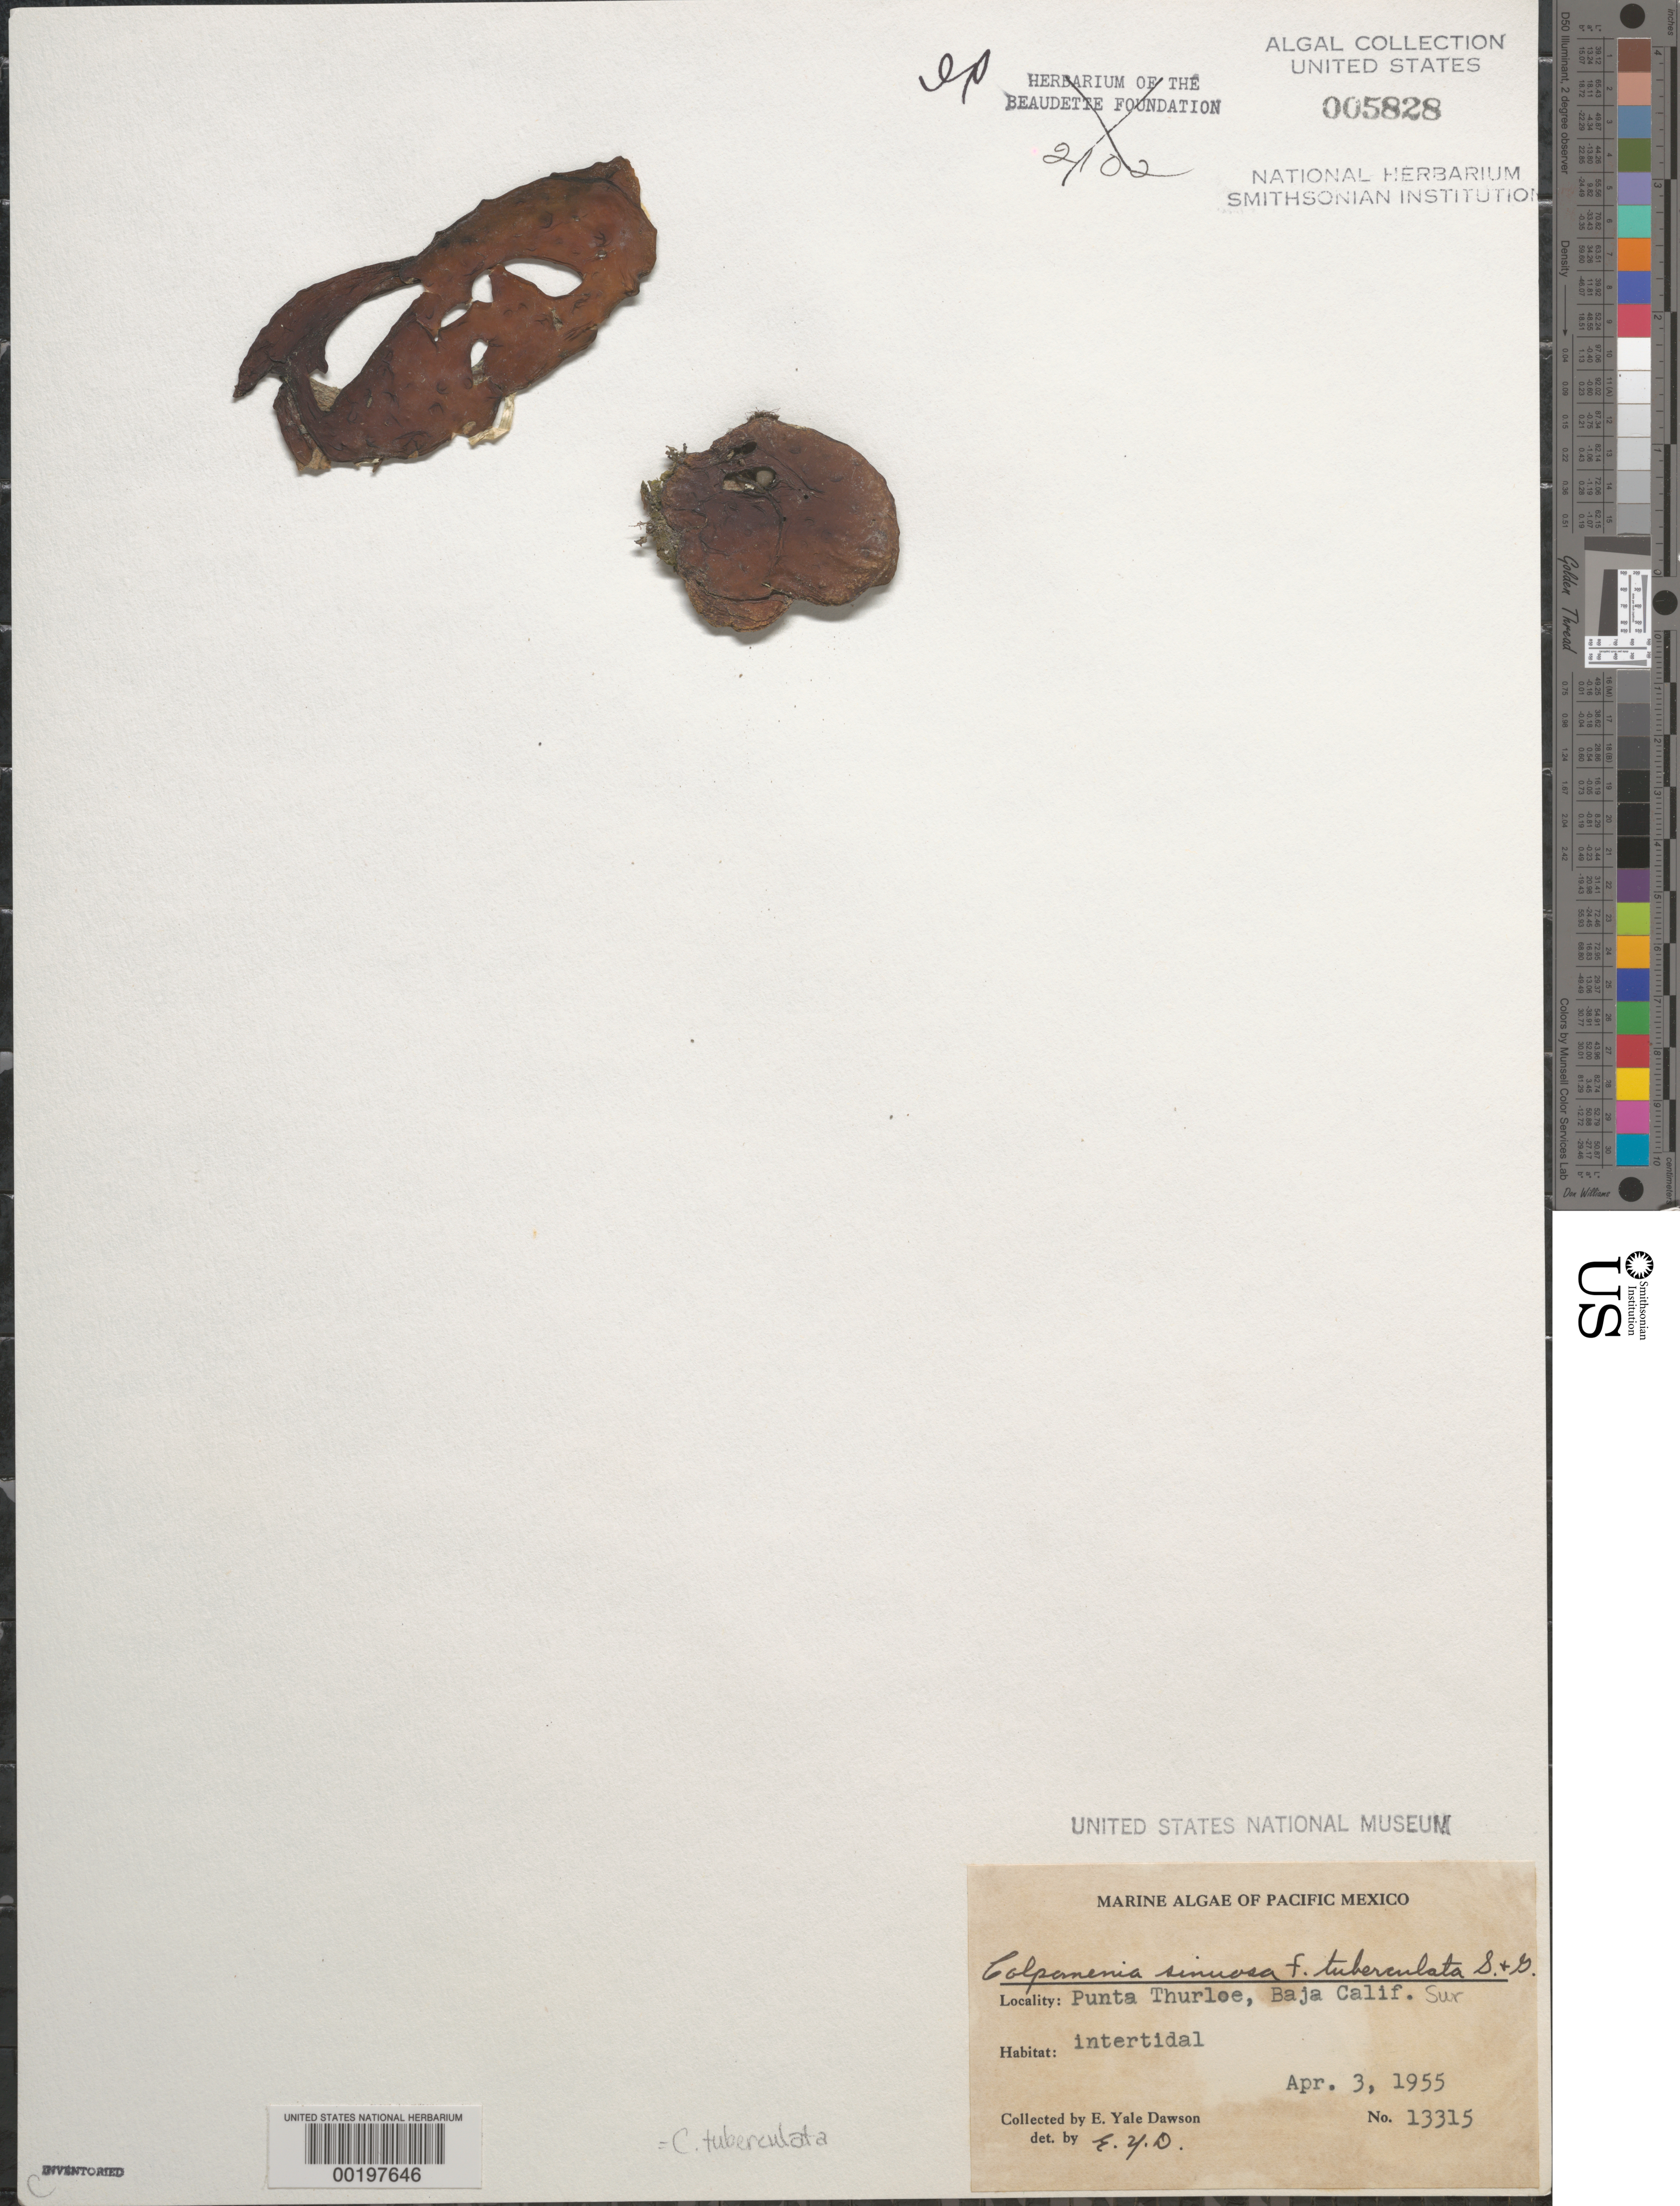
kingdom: Chromista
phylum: Ochrophyta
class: Phaeophyceae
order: Scytosiphonales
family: Scytosiphonaceae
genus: Colpomenia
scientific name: Colpomenia tuberculata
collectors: E. Y. Dawson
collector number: EYD 13315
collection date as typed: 03 Apr 1955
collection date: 1955-04-03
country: Mexico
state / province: Baja California Sur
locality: Punta Thurloe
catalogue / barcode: US 5828